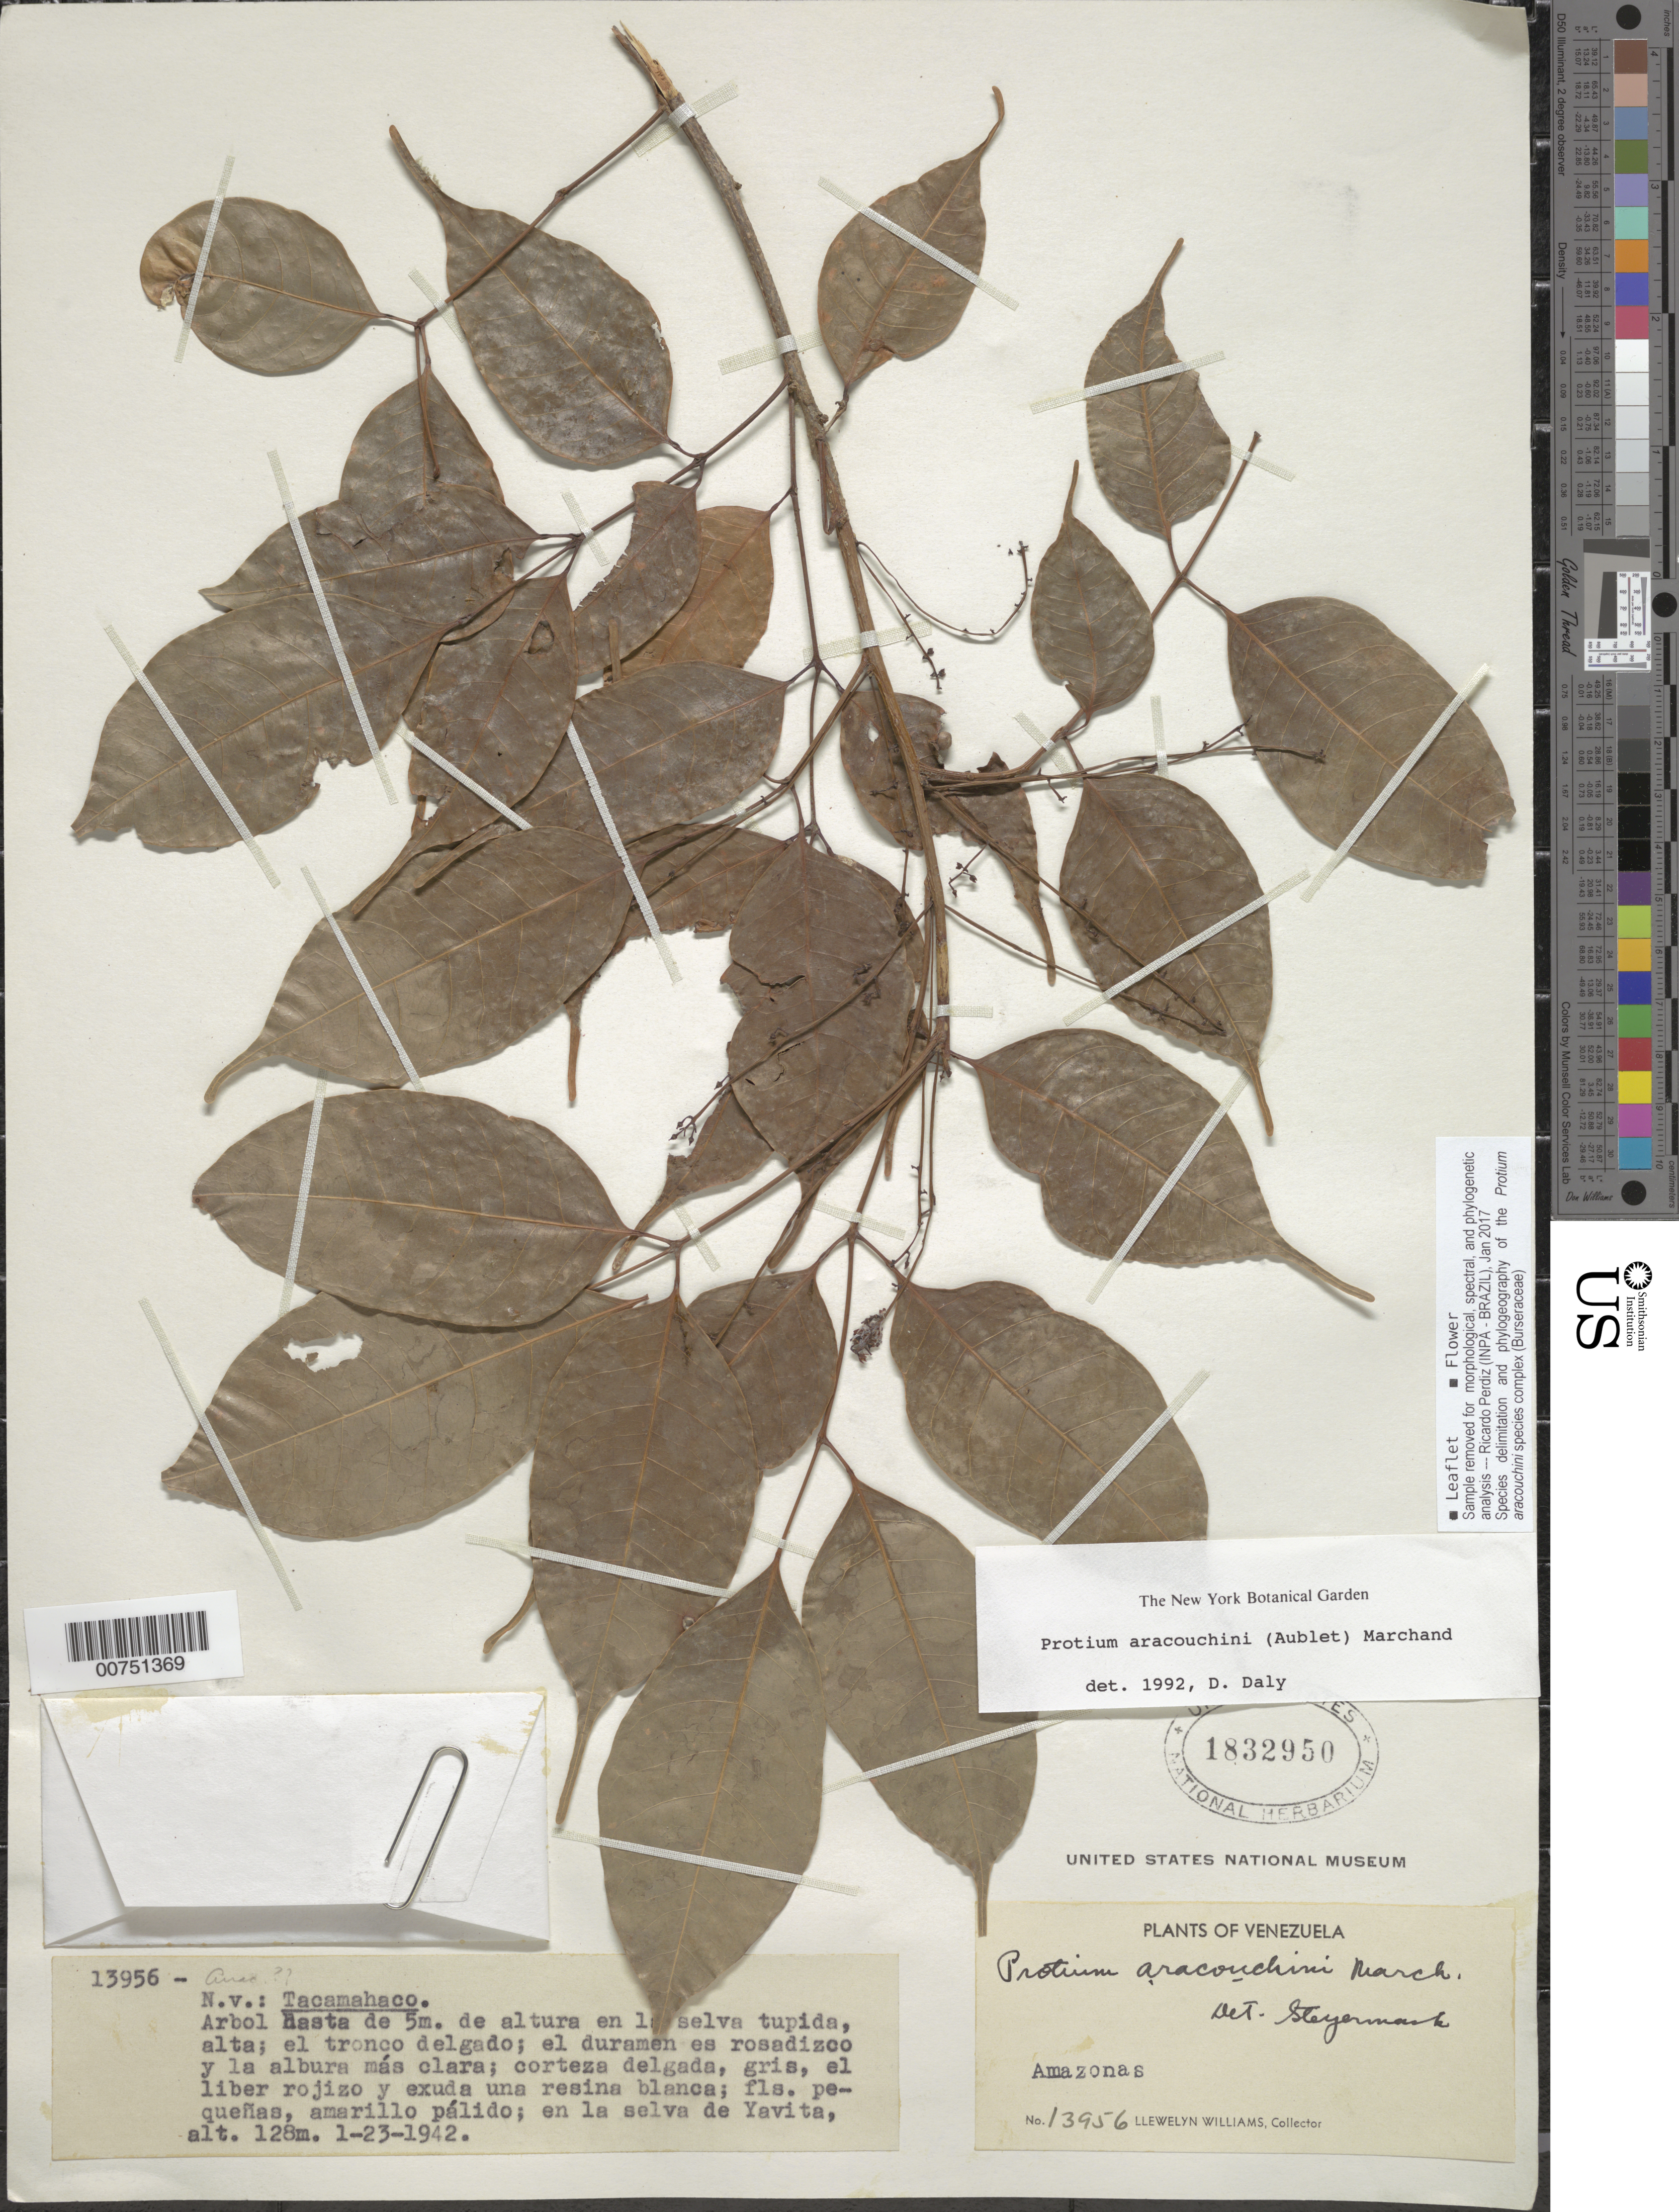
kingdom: Plantae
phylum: Tracheophyta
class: Magnoliopsida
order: Sapindales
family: Burseraceae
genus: Protium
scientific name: Protium aracouchini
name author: (Aubl.) Marchand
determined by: Daly, D. C.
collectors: Ll. Williams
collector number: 13956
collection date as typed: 23-Jan-42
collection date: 1942-01-23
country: Venezuela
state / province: Amazonas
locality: Yavita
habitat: Selva tupida, alto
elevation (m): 128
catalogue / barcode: US 1832950